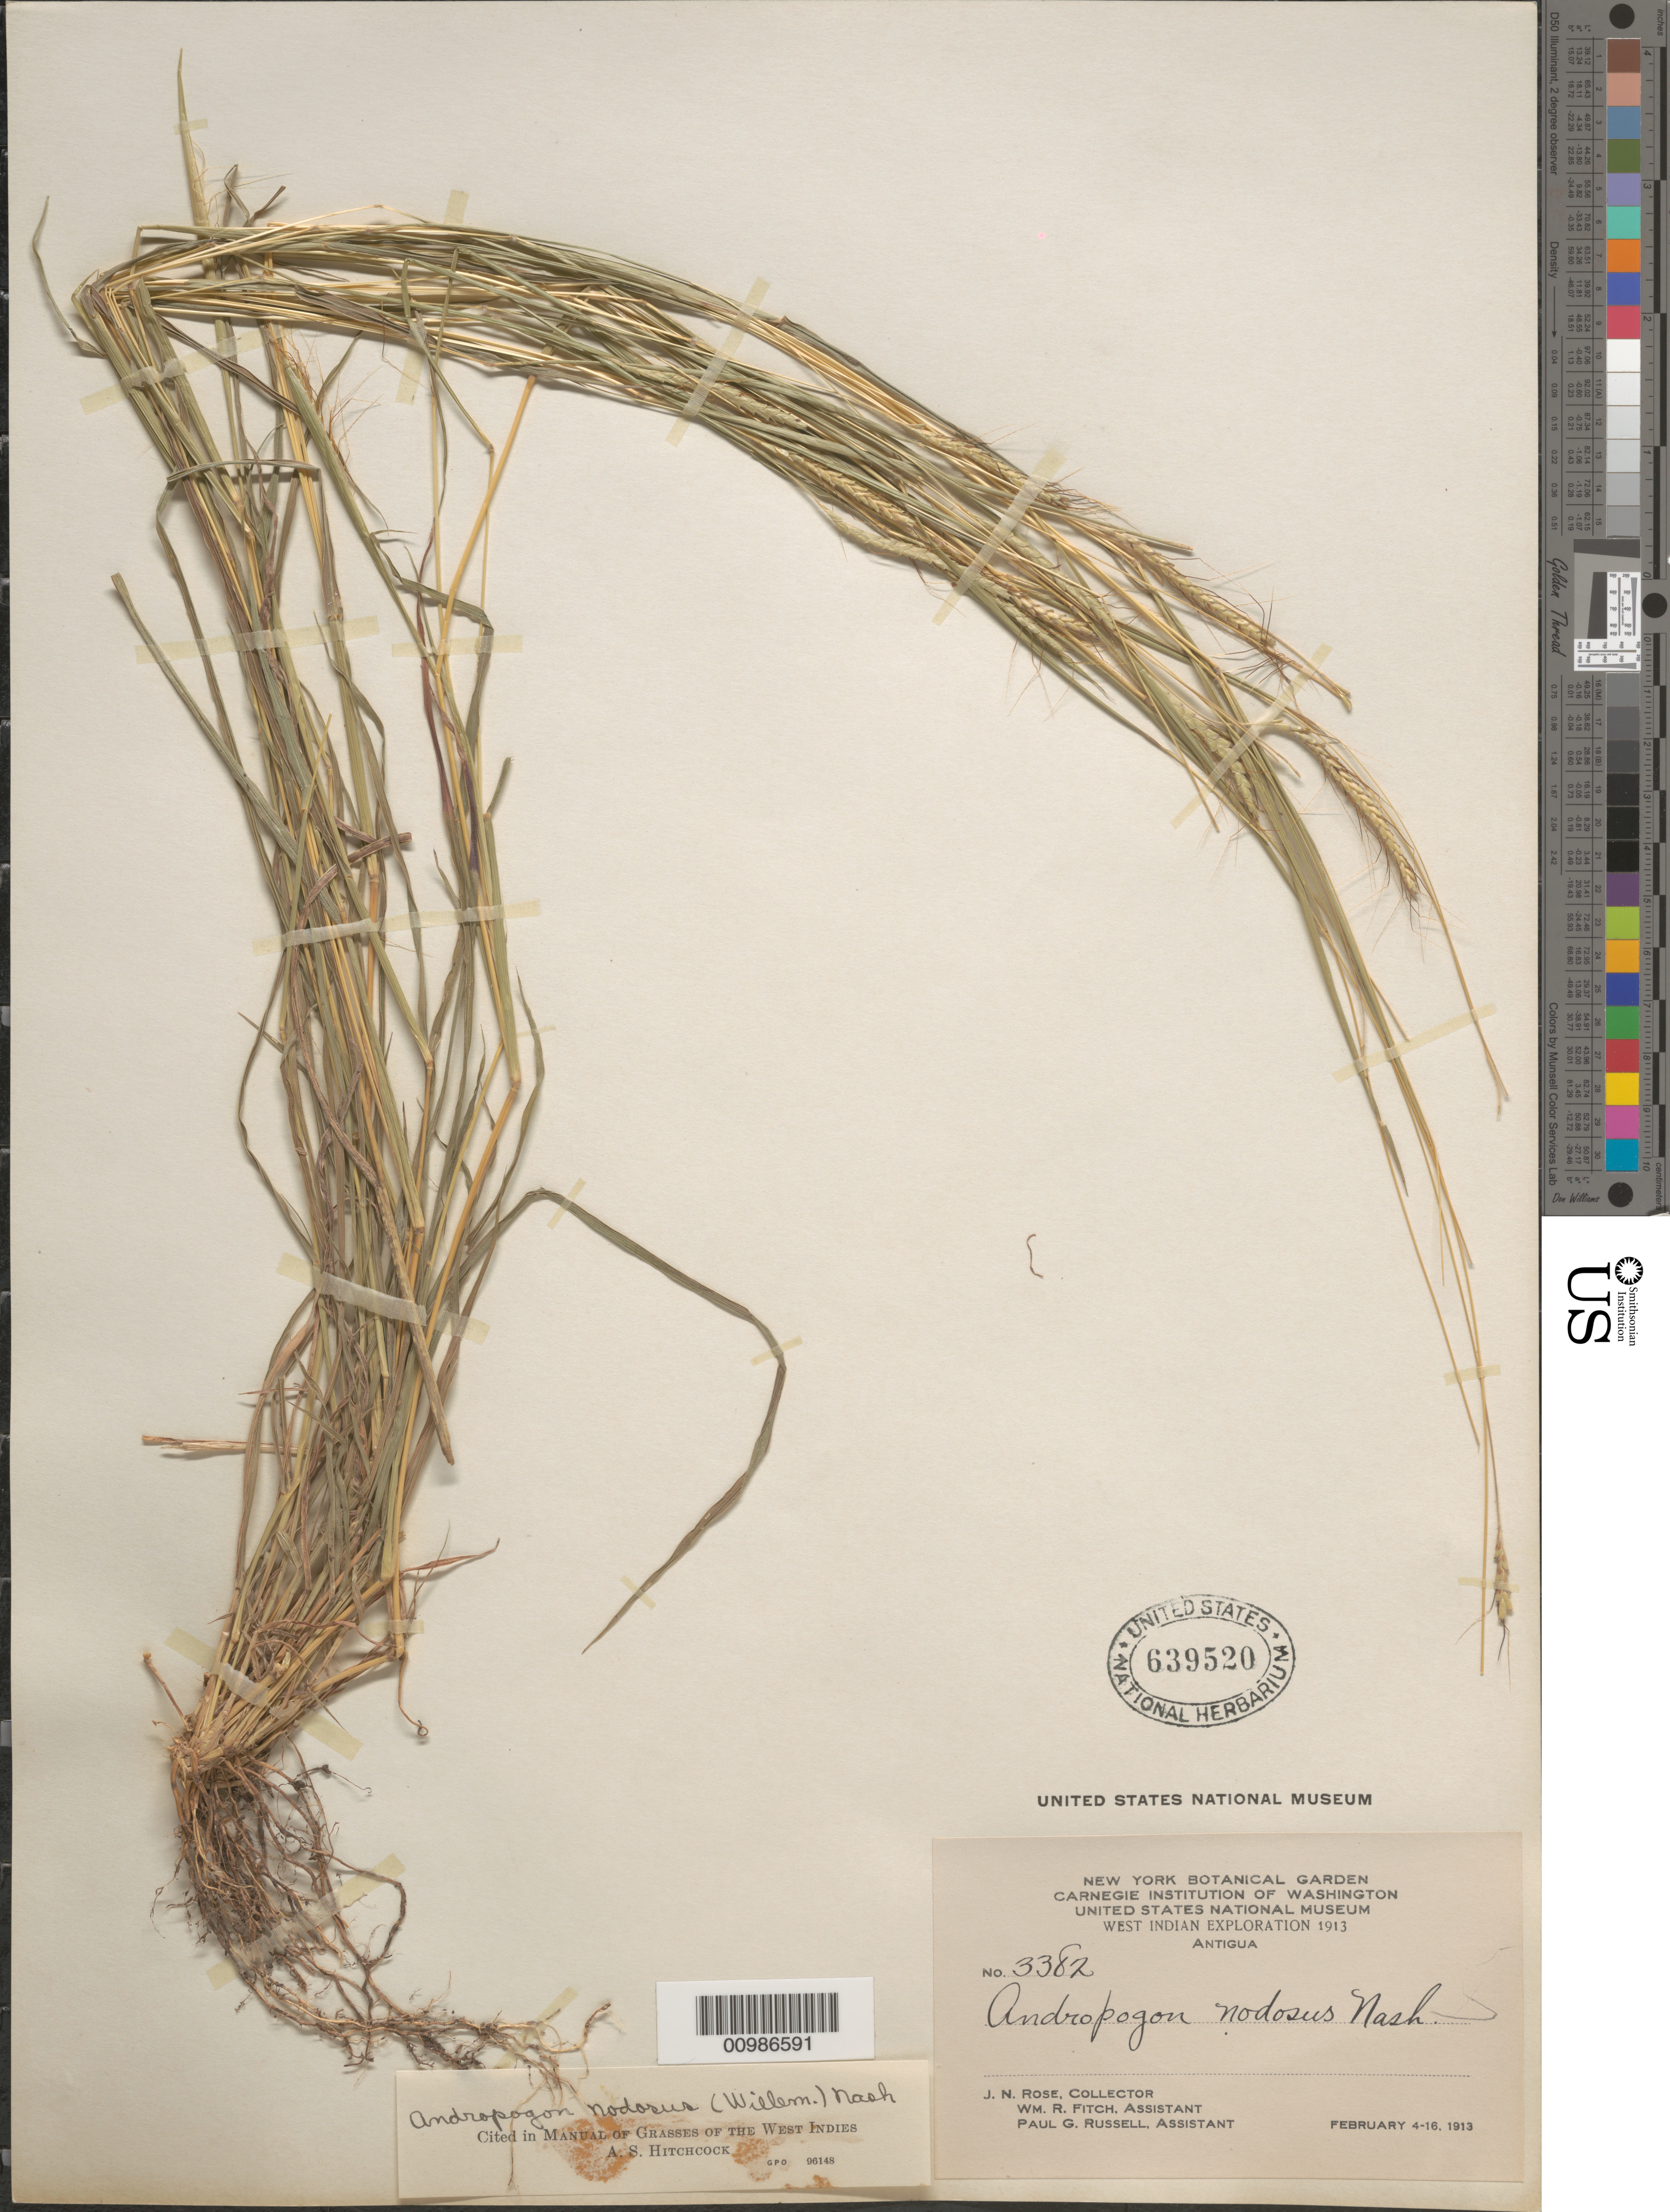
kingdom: Plantae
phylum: Tracheophyta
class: Liliopsida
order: Poales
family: Poaceae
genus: Andropogon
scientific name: Andropogon aristatus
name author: Poir.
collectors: J. N. Rose, P. G. Russell & W. R. Fitch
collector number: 3382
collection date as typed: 04 Feb 1913 to16 Feb 1913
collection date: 1913-02-04/1913-02-16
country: Antigua and Barbuda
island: Antigua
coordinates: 0 N, 0 E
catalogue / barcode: US 639520